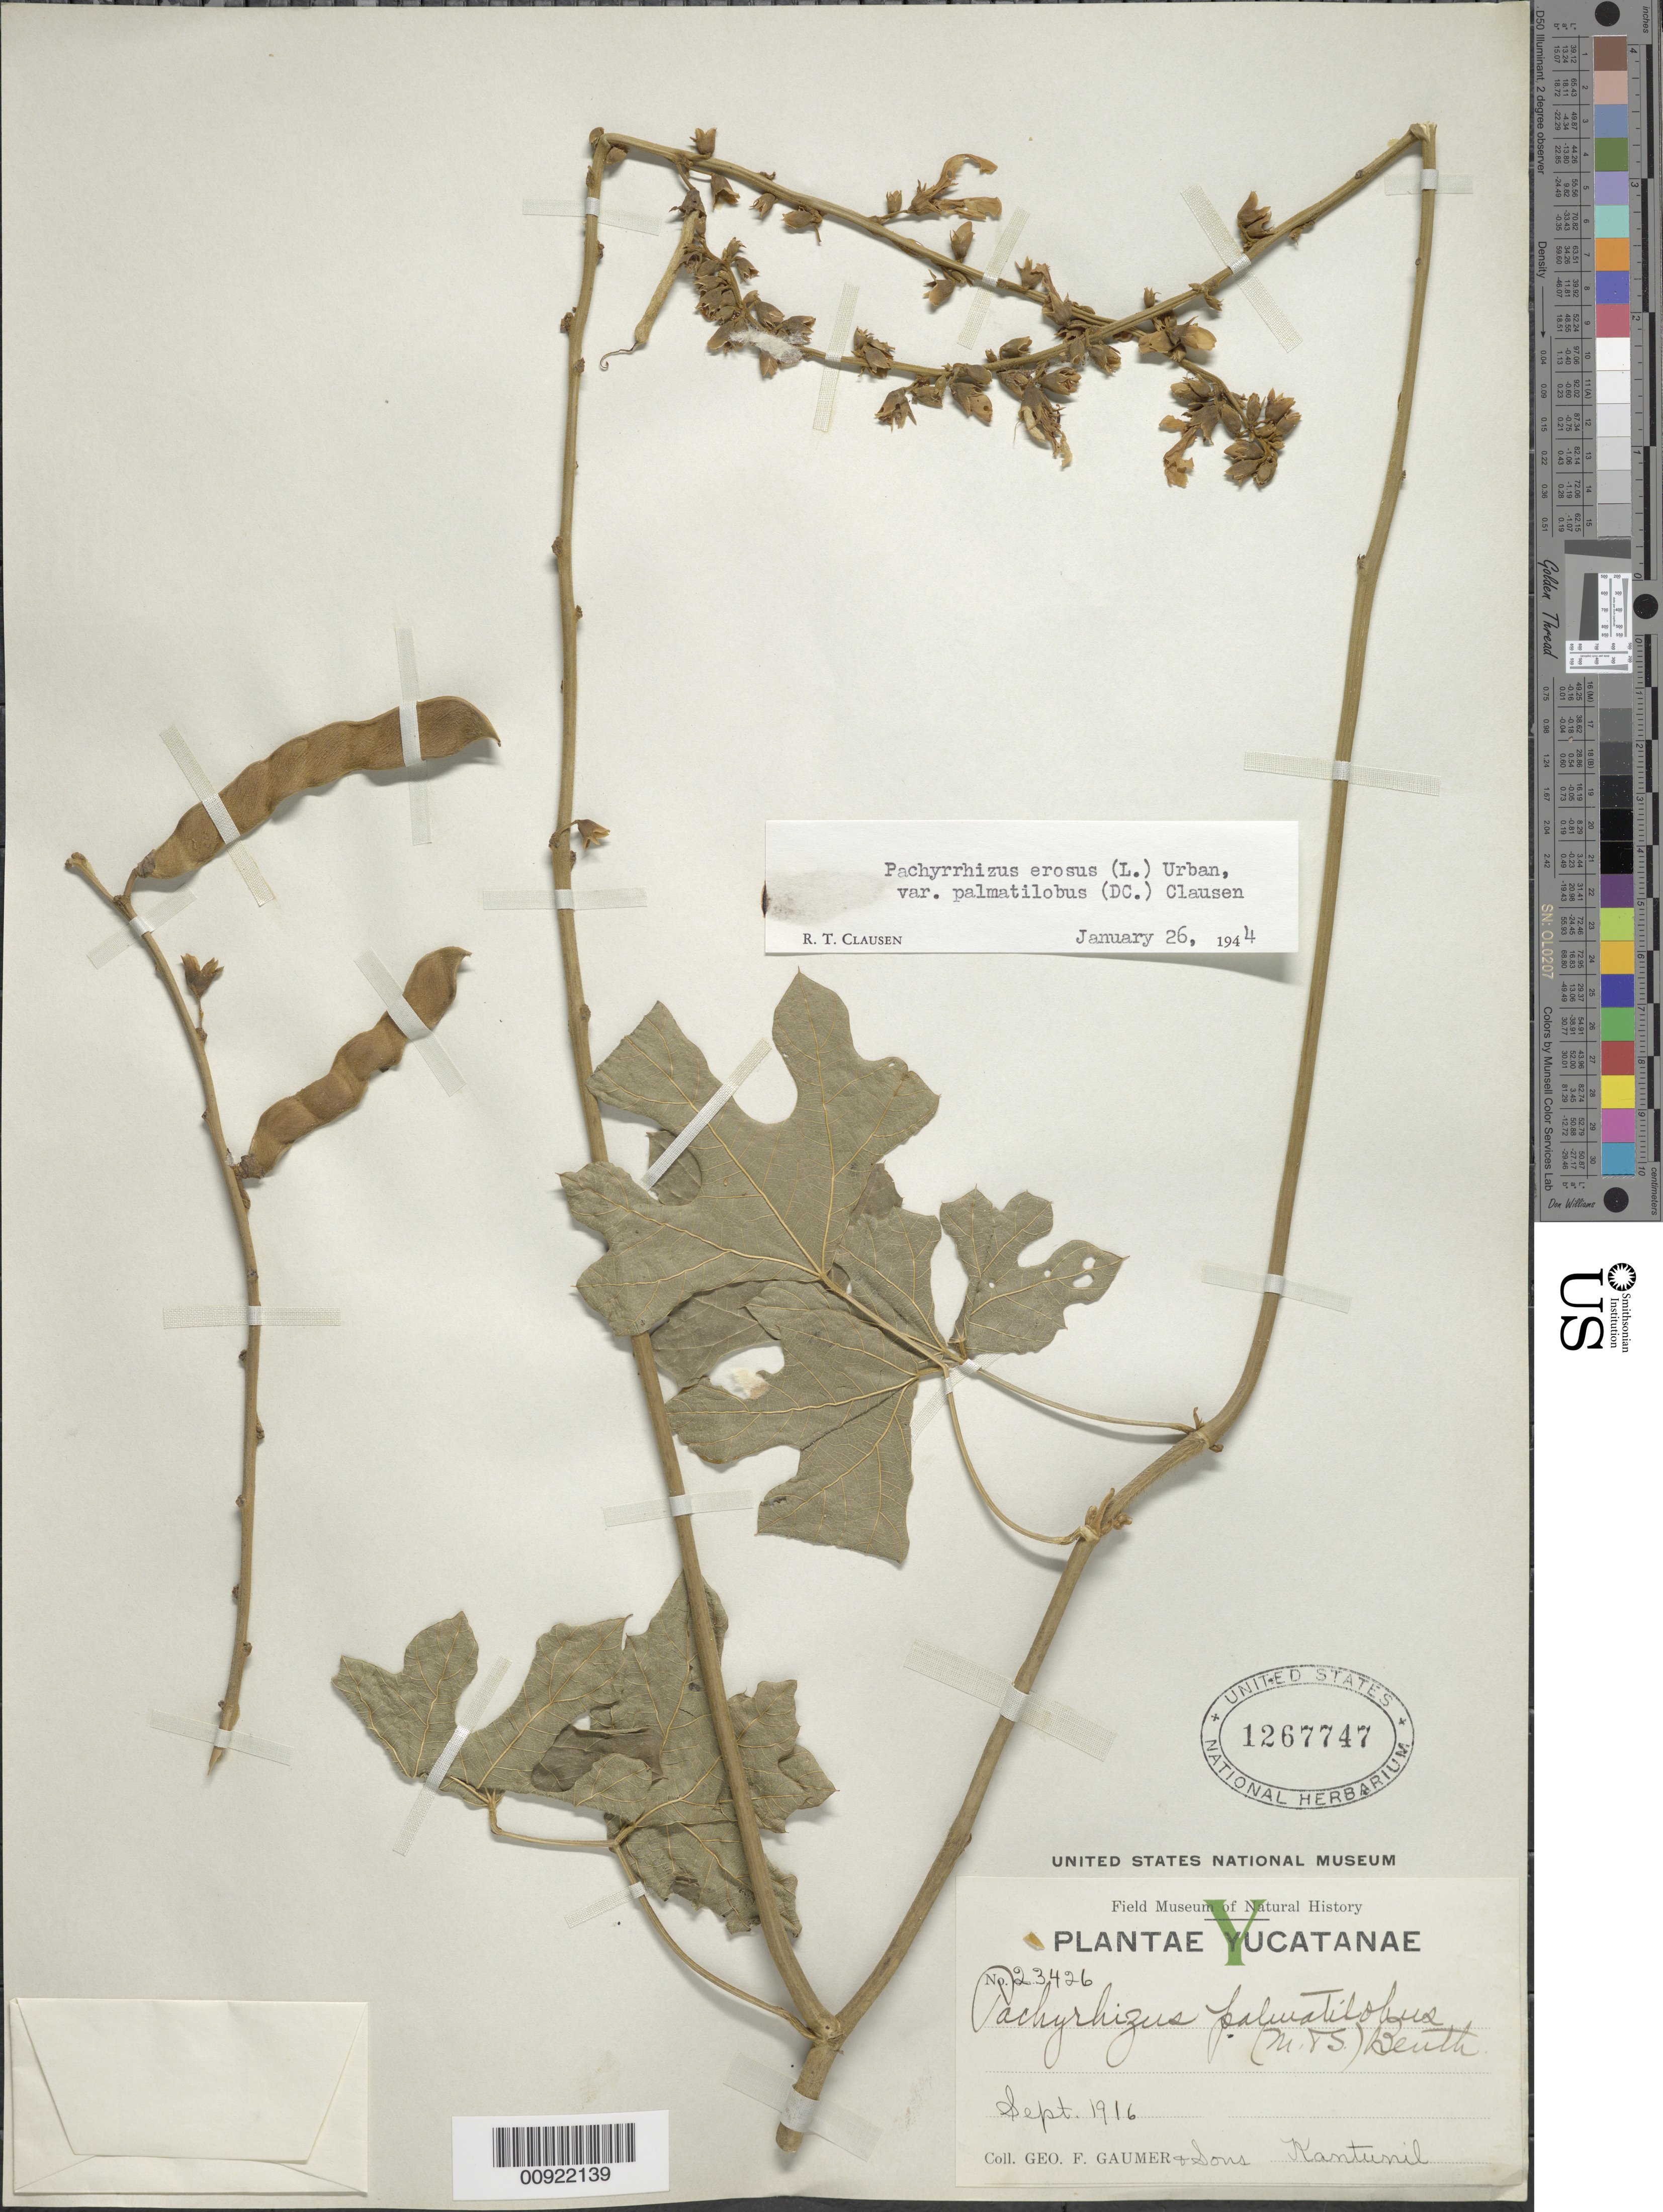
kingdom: Plantae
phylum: Tracheophyta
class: Magnoliopsida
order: Fabales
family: Fabaceae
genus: Pachyrhizus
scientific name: Pachyrhizus erosus var. palmatilobus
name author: (L.) Urb.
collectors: G. F. Gaumer & et al.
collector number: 23426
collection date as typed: Sep 1916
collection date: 1916-09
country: Mexico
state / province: Yucatán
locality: Kantunil.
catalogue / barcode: US 1267747